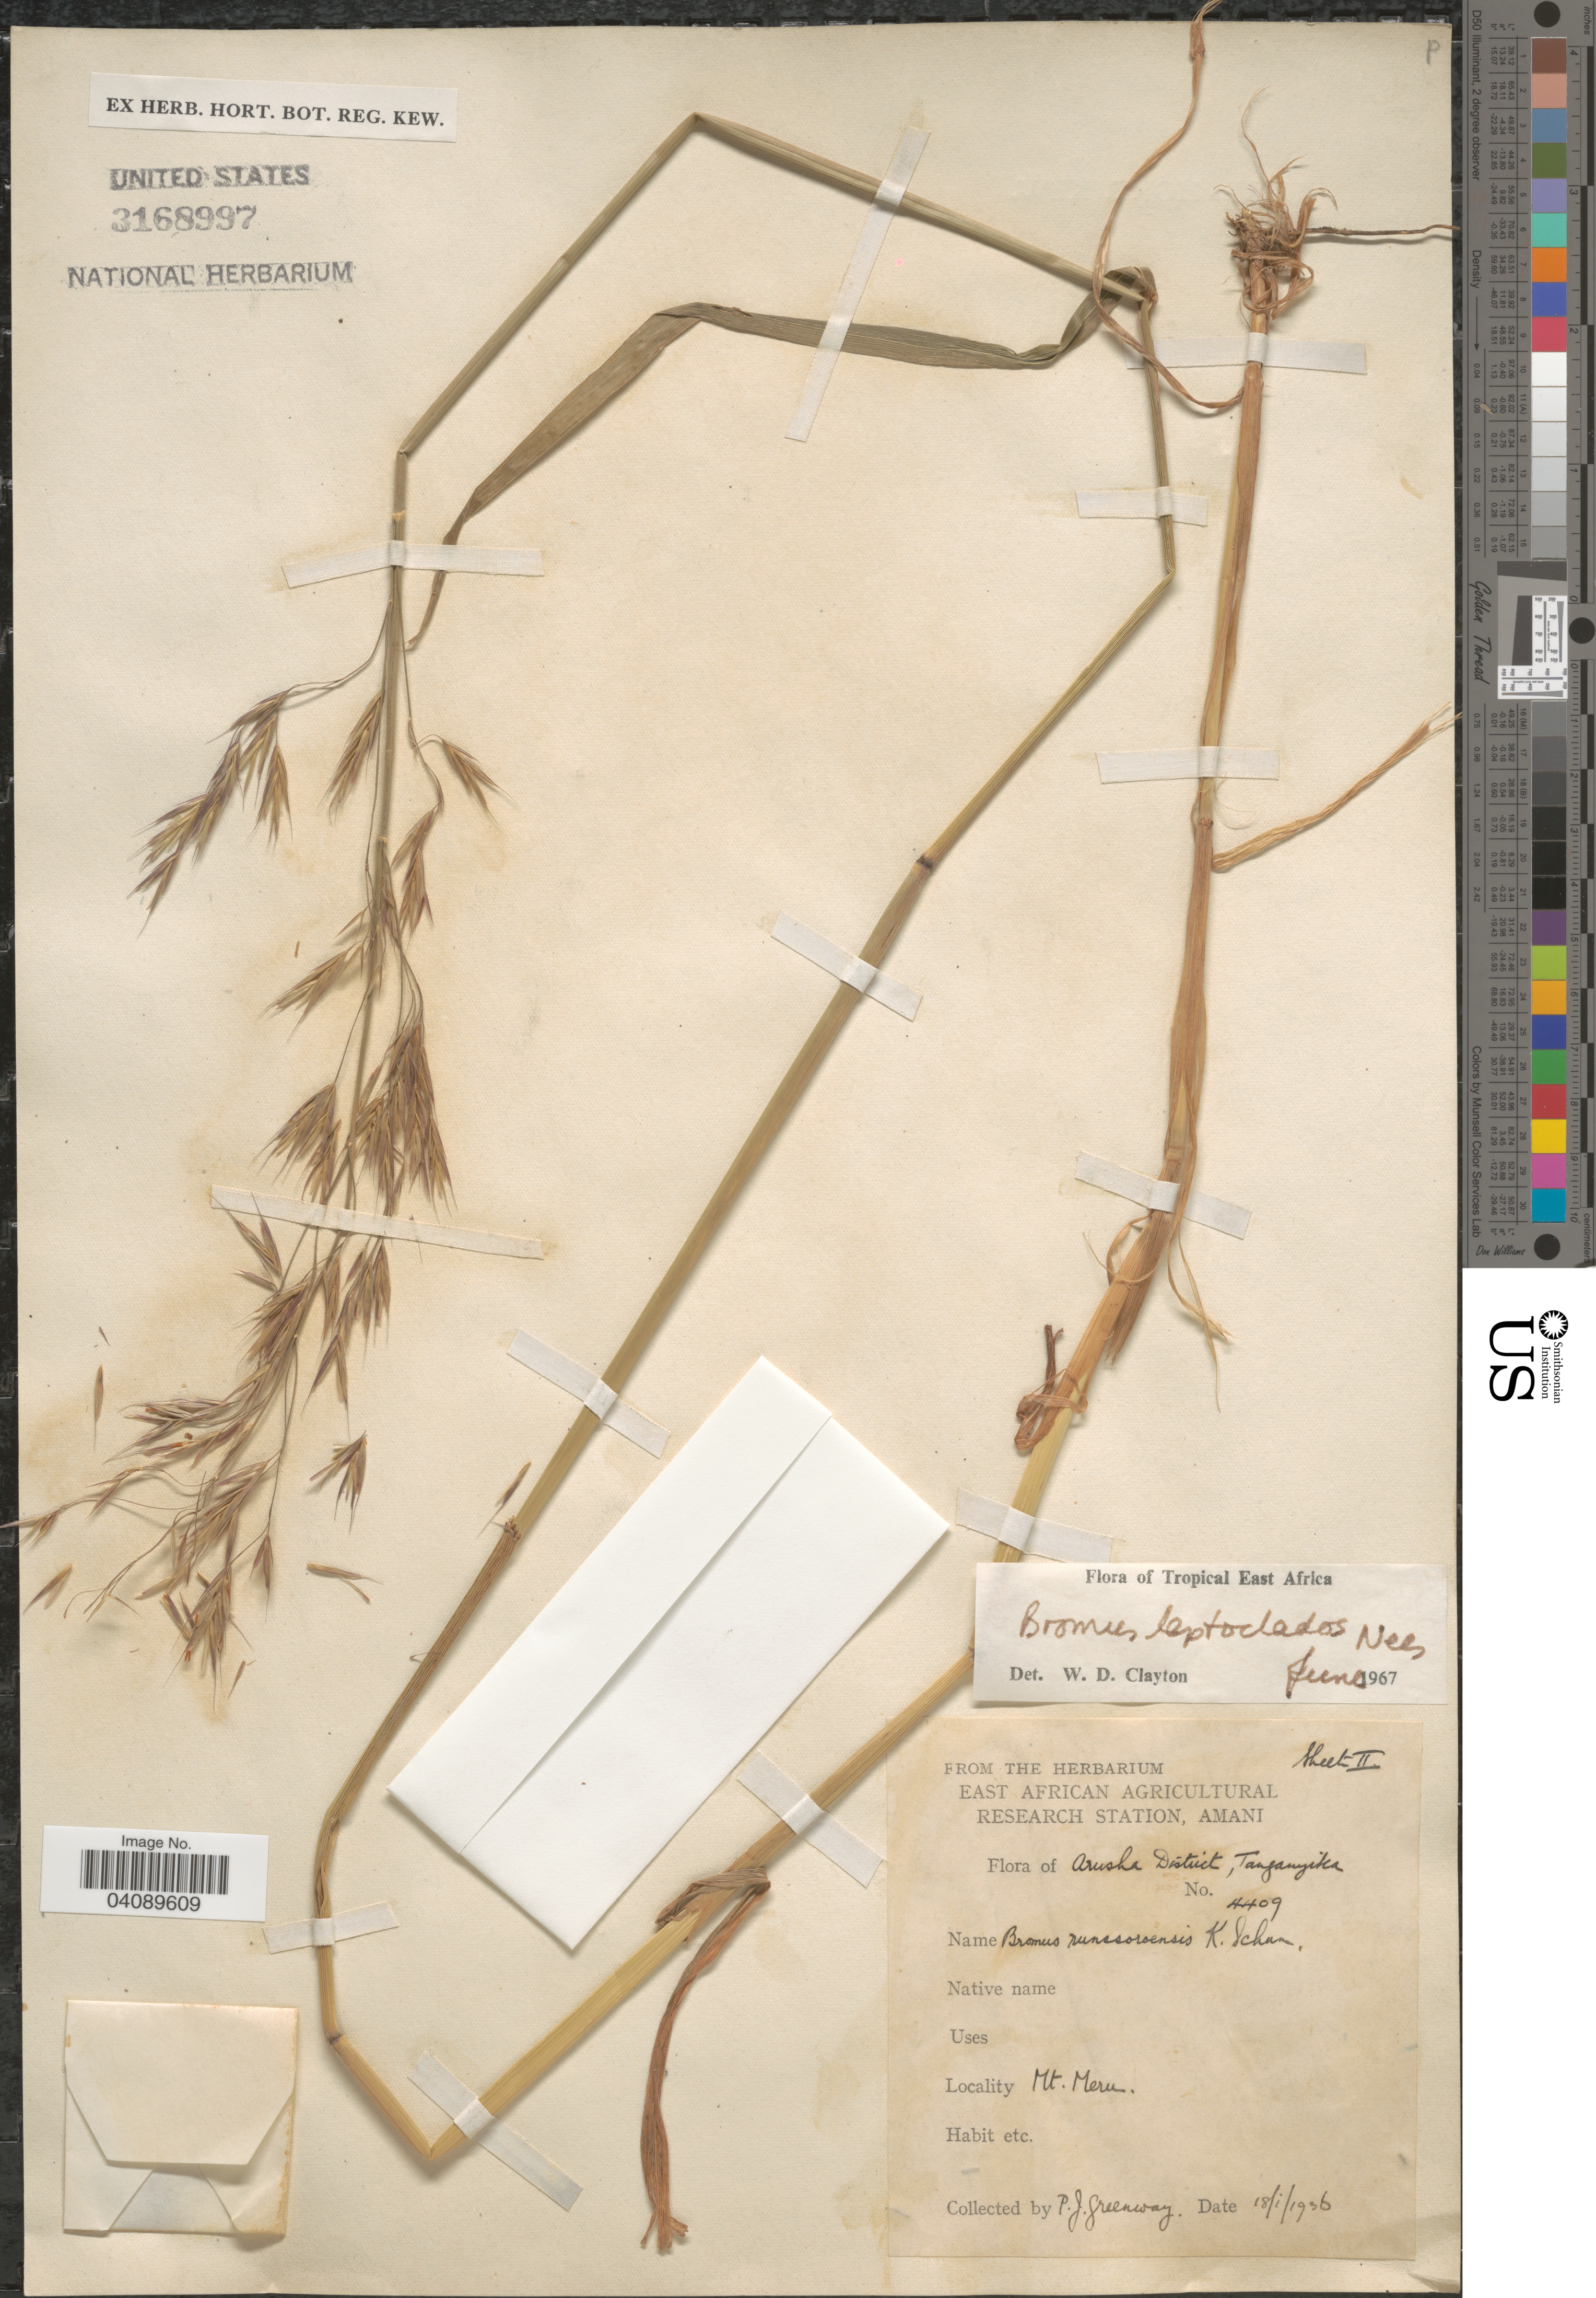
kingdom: Plantae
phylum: Tracheophyta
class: Liliopsida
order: Poales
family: Poaceae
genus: Bromus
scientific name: Bromus leptoclados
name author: Nees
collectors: P. J. Greenway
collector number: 4409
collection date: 1936-01-18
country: Tanzania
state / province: Arusha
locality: East African Agricultural Research Station, Amani [unsure placement] Arusha District, Tanganyika. Mt. Meru.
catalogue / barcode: US 3168997